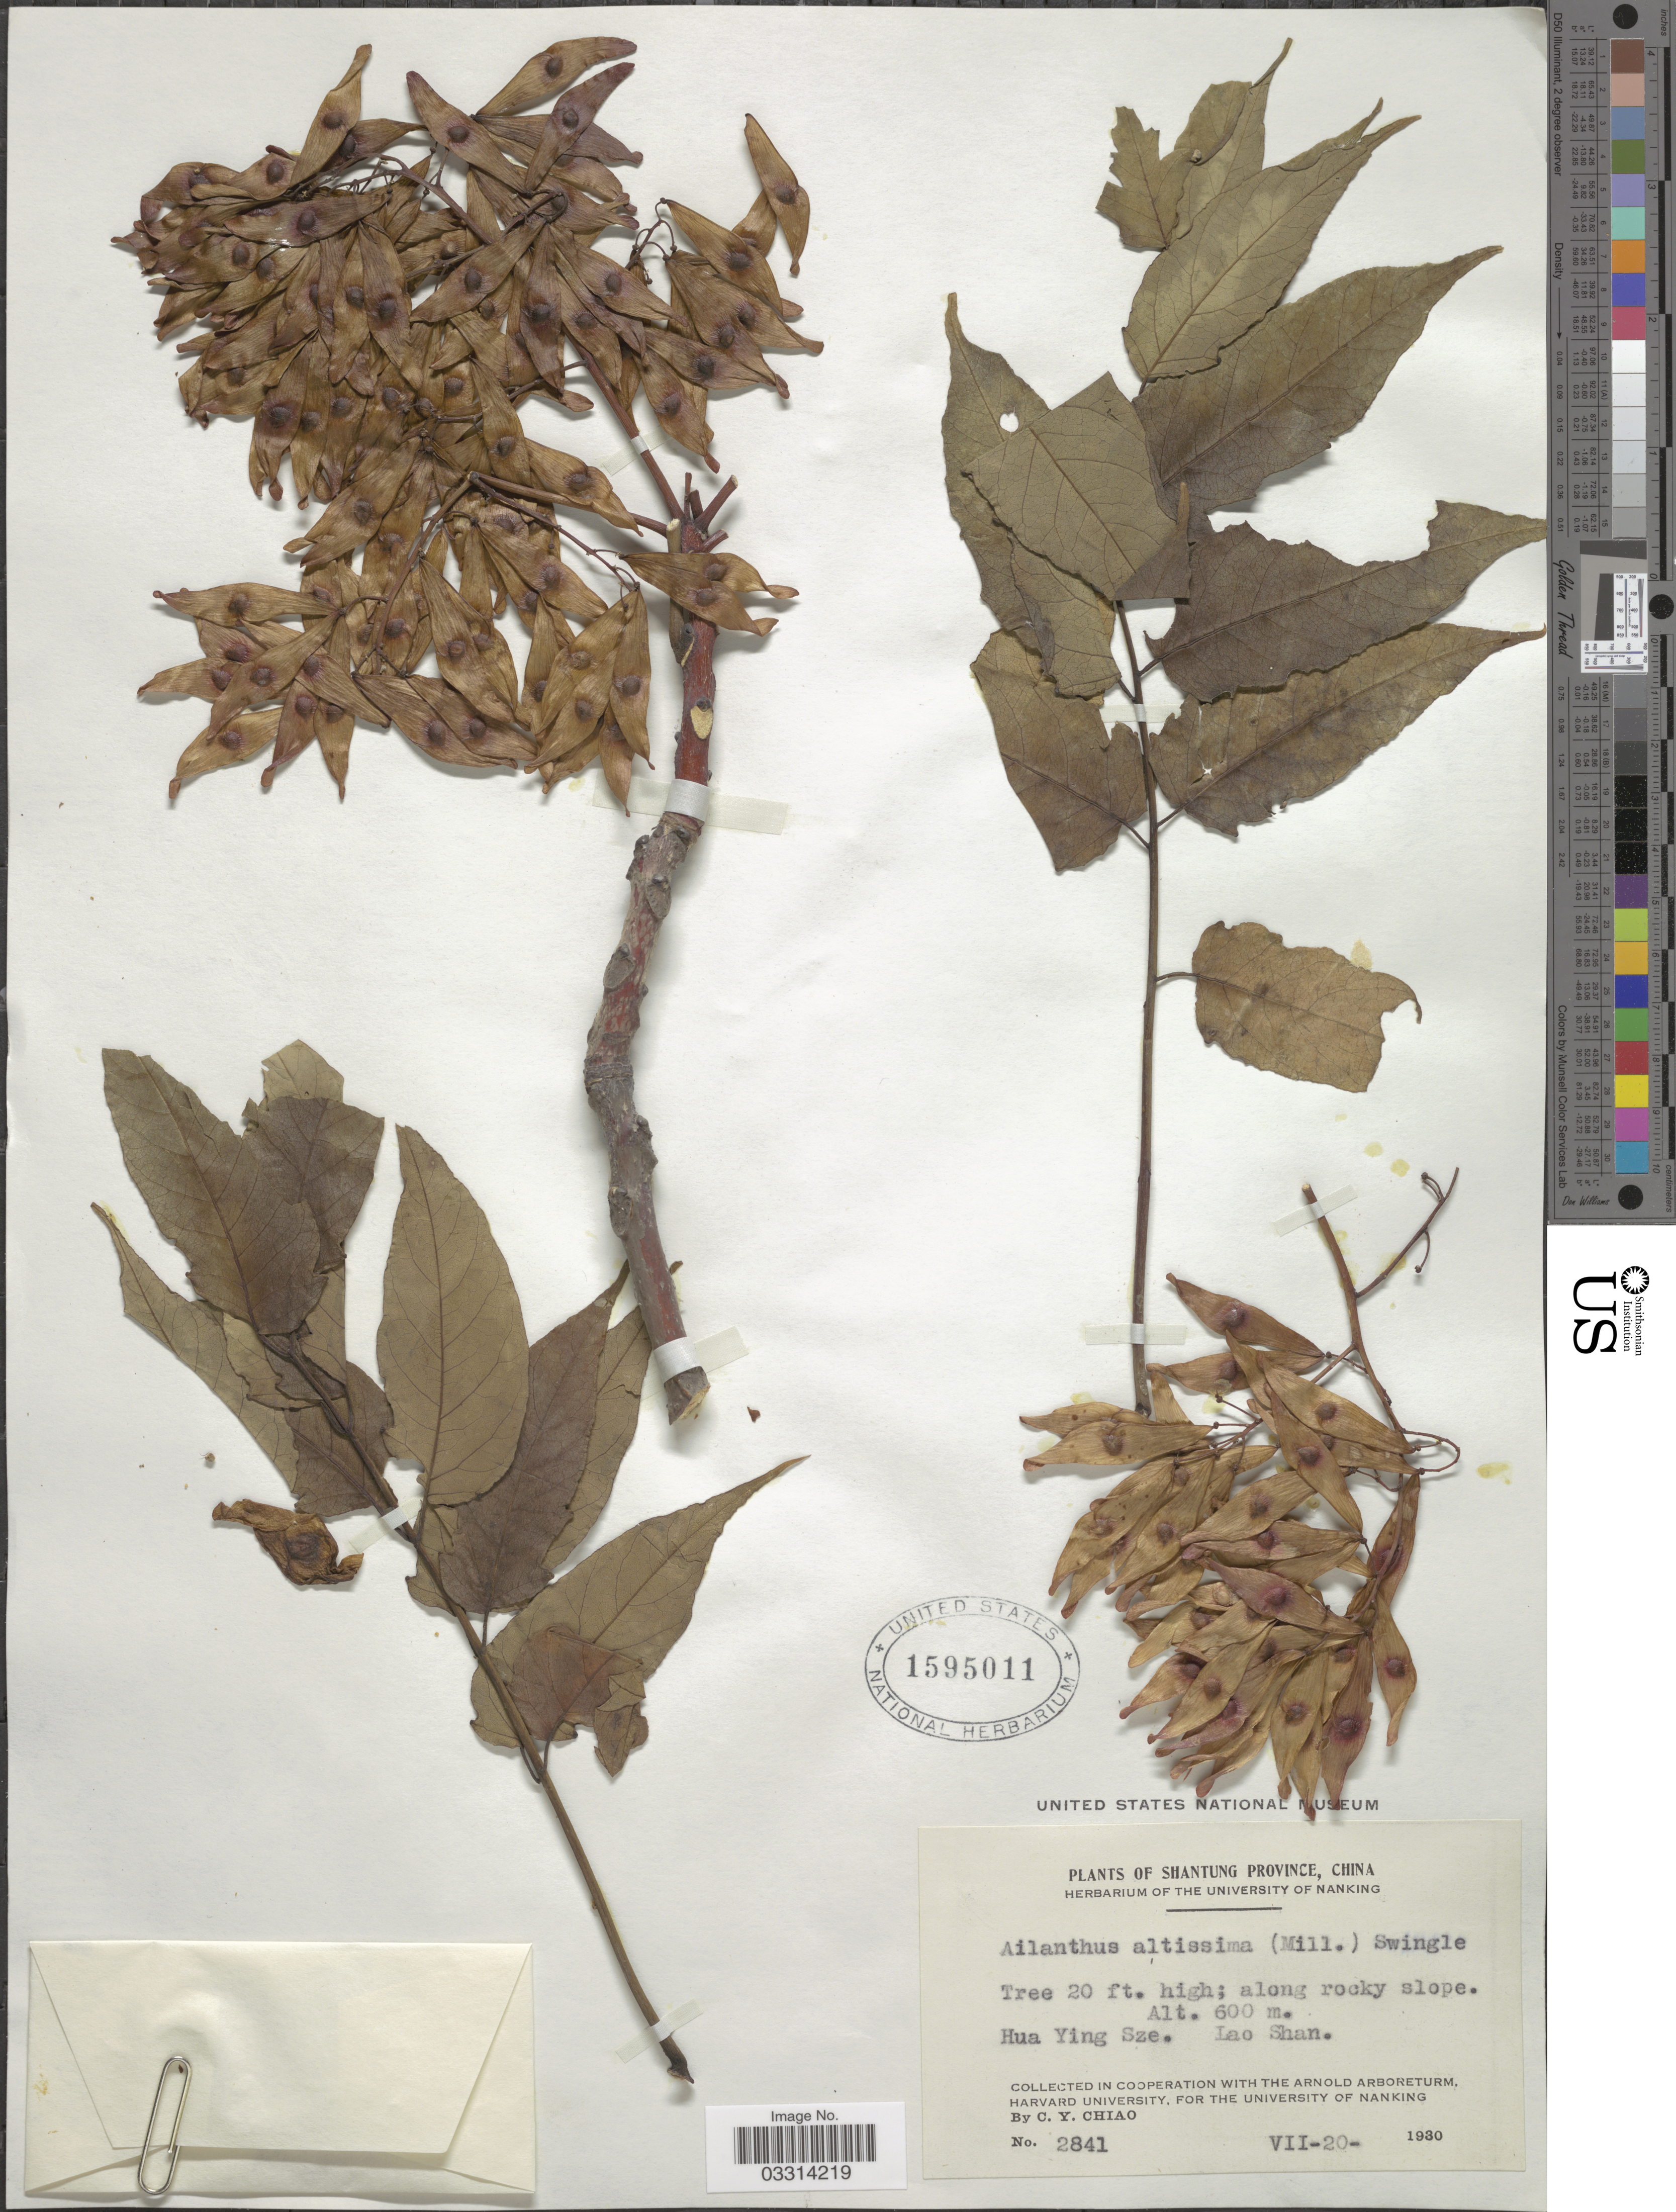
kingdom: Plantae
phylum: Tracheophyta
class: Magnoliopsida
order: Sapindales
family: Simaroubaceae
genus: Ailanthus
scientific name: Ailanthus altissima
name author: (Mill.) Swingle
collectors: C. Y. Chiao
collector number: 2841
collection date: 1930-07-20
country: China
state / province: Shandong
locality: Shantung Province. Hua Ying Sze. Lao Shan.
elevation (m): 600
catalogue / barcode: US 1595011